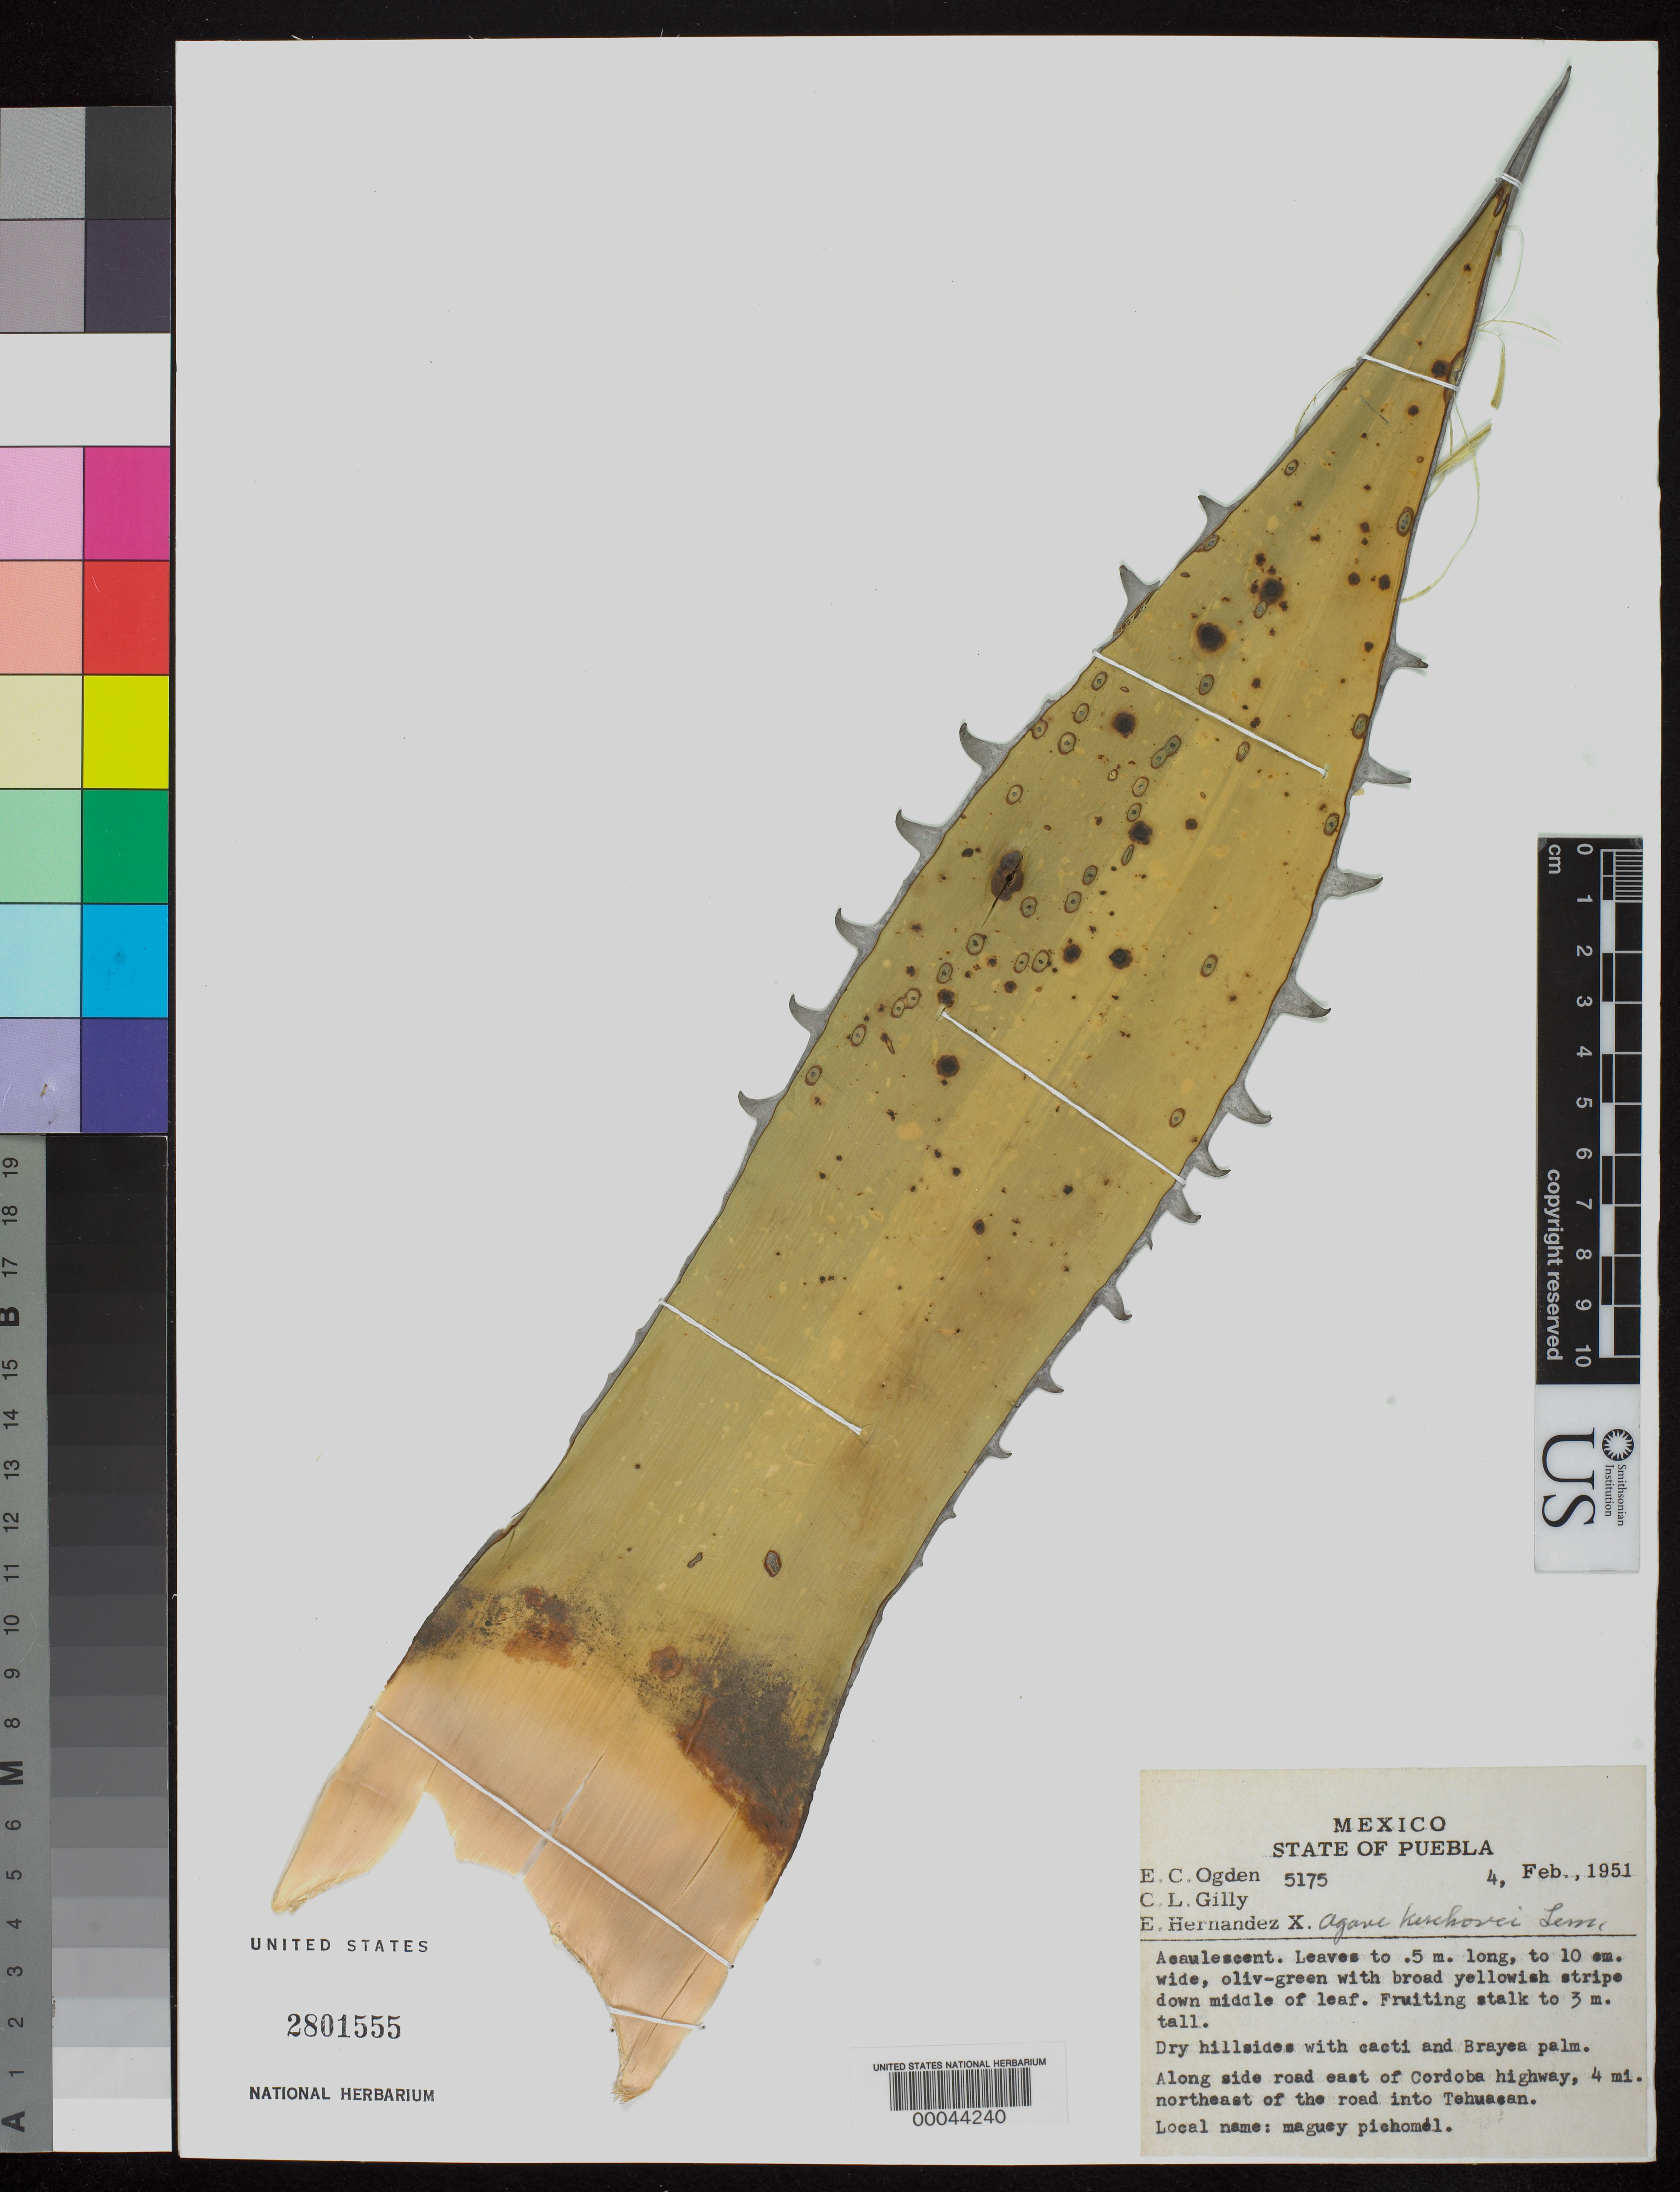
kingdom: Plantae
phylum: Tracheophyta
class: Liliopsida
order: Asparagales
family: Asparagaceae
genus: Agave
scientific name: Agave kerchovei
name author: Lem.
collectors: E. C. Ogden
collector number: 5175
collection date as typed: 04 Feb 1951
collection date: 1951-02-04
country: Mexico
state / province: Puebla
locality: Along side road E of Córdoba highway, 4 mi NE of the road to Tehuacan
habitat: Dry hillsides with cacti and brayea palm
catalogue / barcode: US 2801555